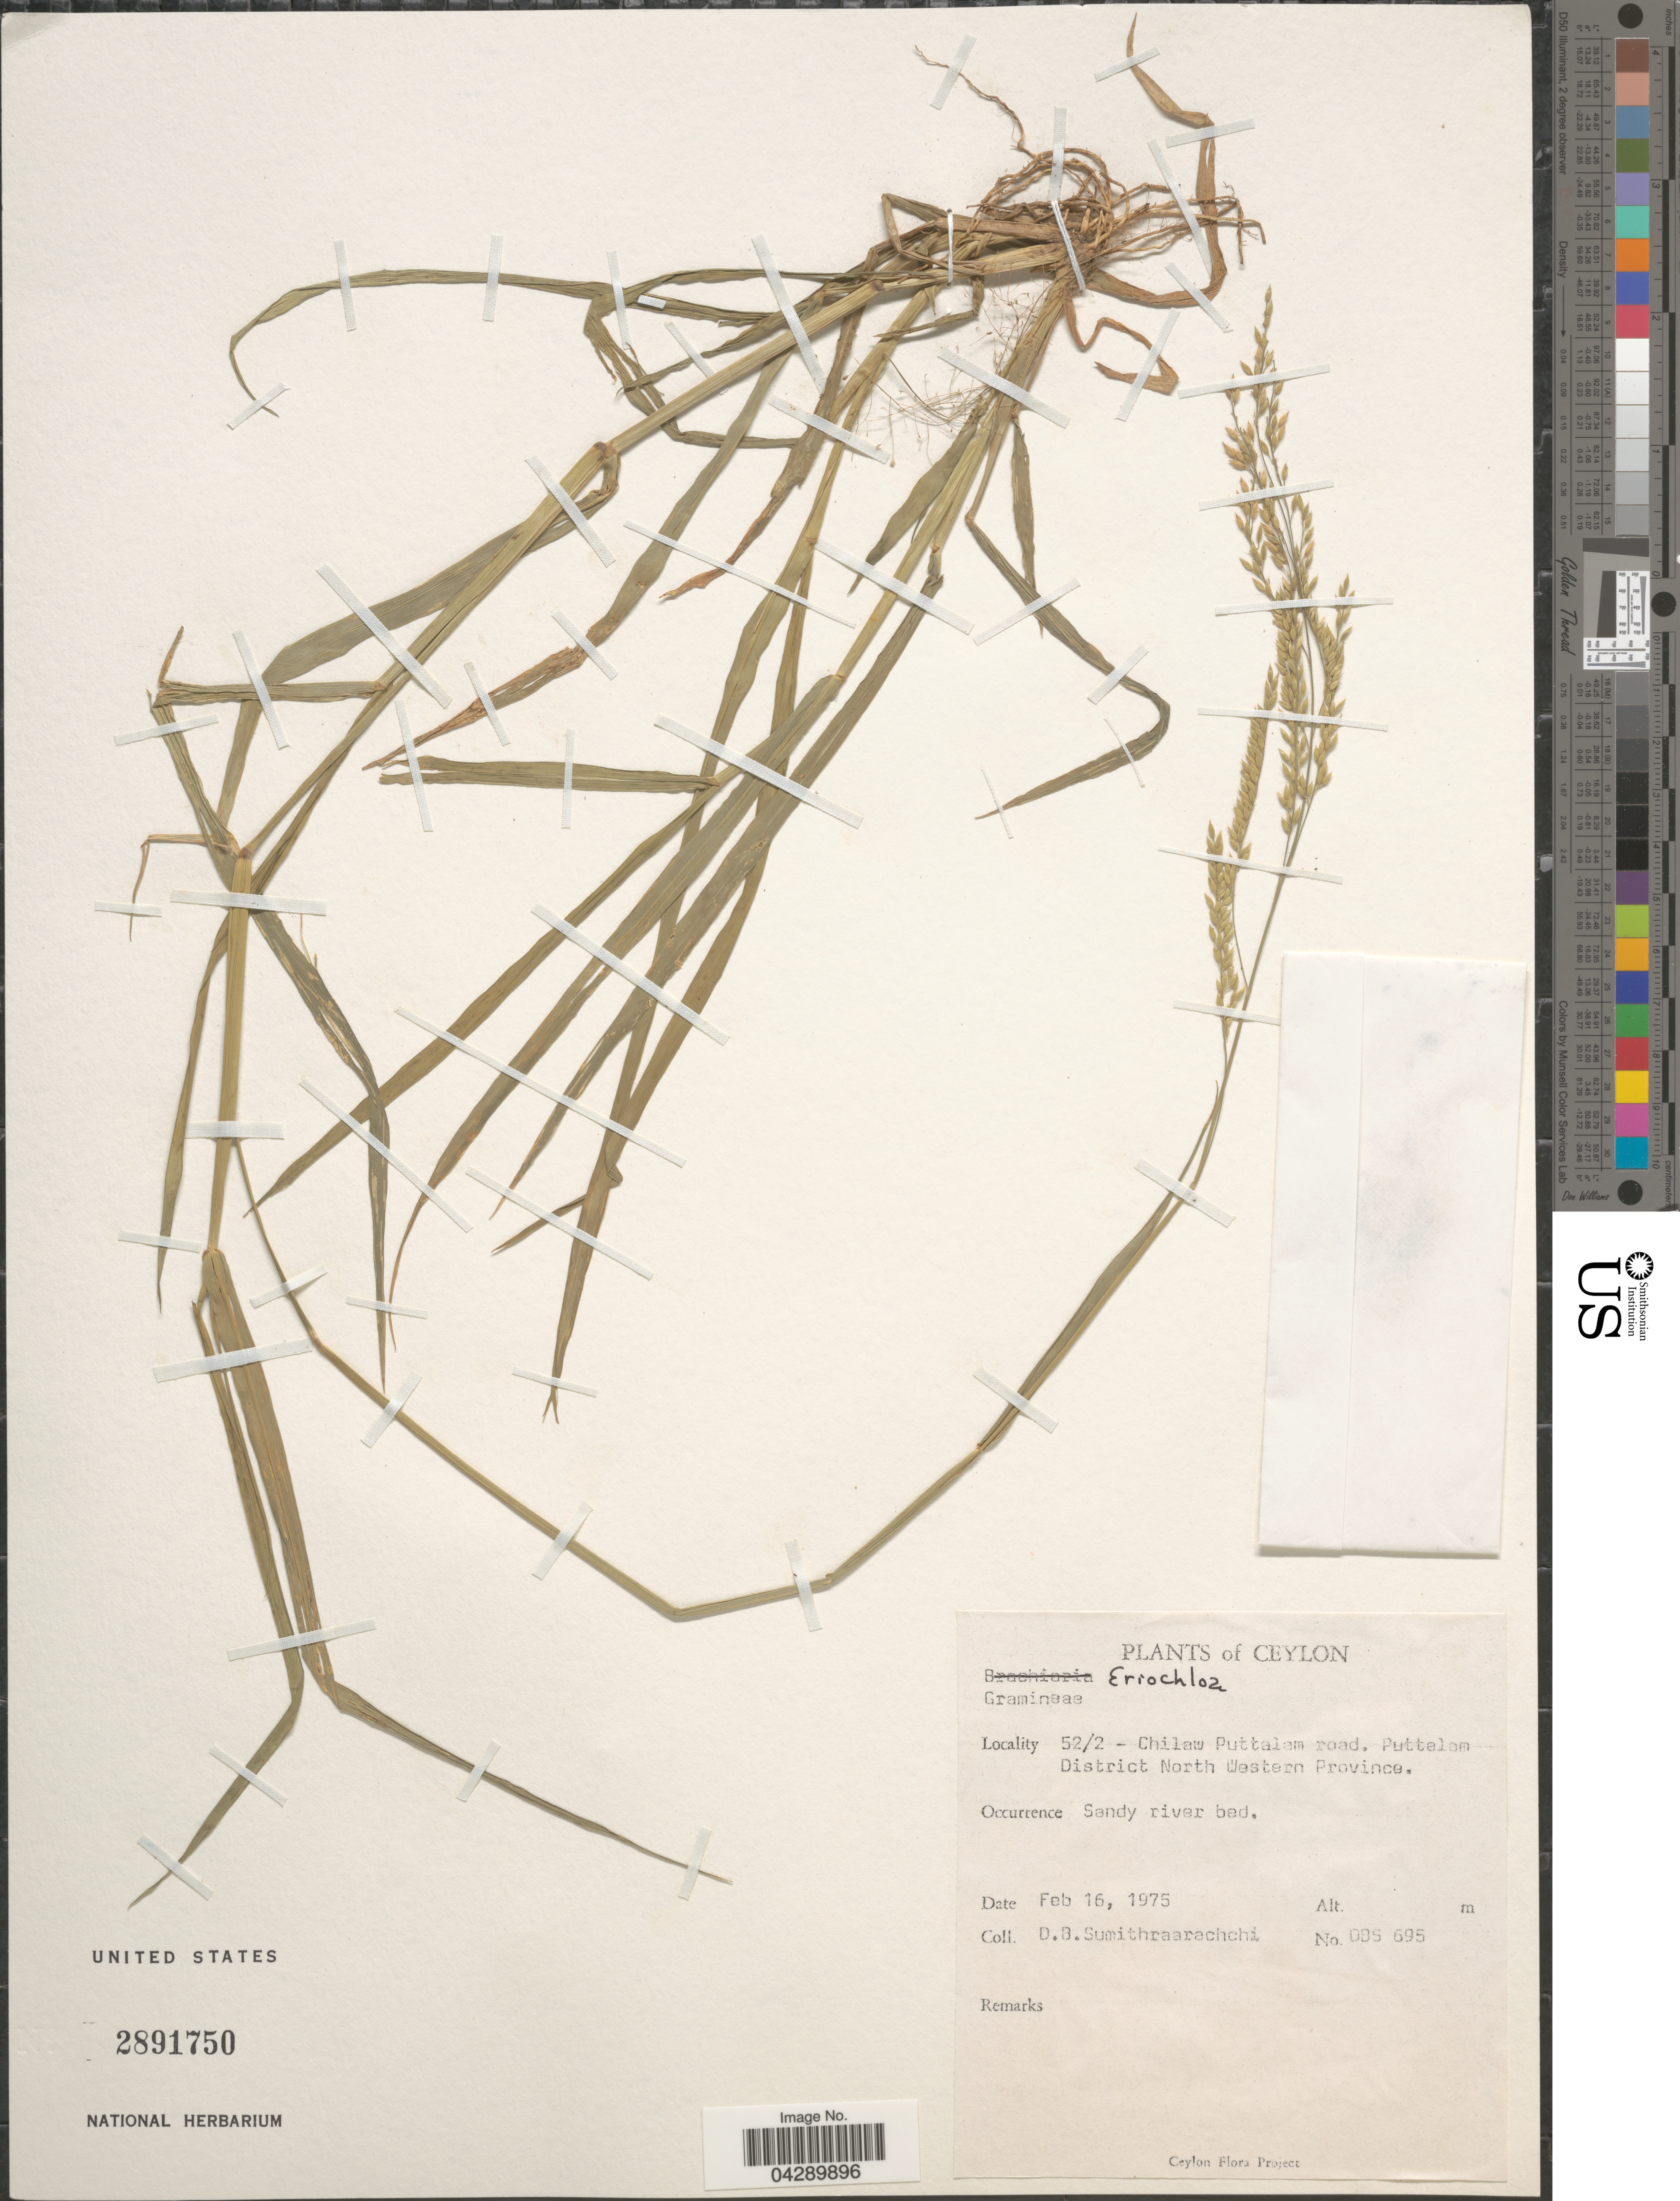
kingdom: Plantae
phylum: Tracheophyta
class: Liliopsida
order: Poales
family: Poaceae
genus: Eriochloa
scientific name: Eriochloa sp.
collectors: D. B. Sumithraarachchi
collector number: DBS695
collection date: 1975-02-16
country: Sri Lanka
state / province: North Western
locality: Ceylon. 52/2-Chilaw Puttalam road. Puttalam District. Sandy river bed.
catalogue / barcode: US 2891750